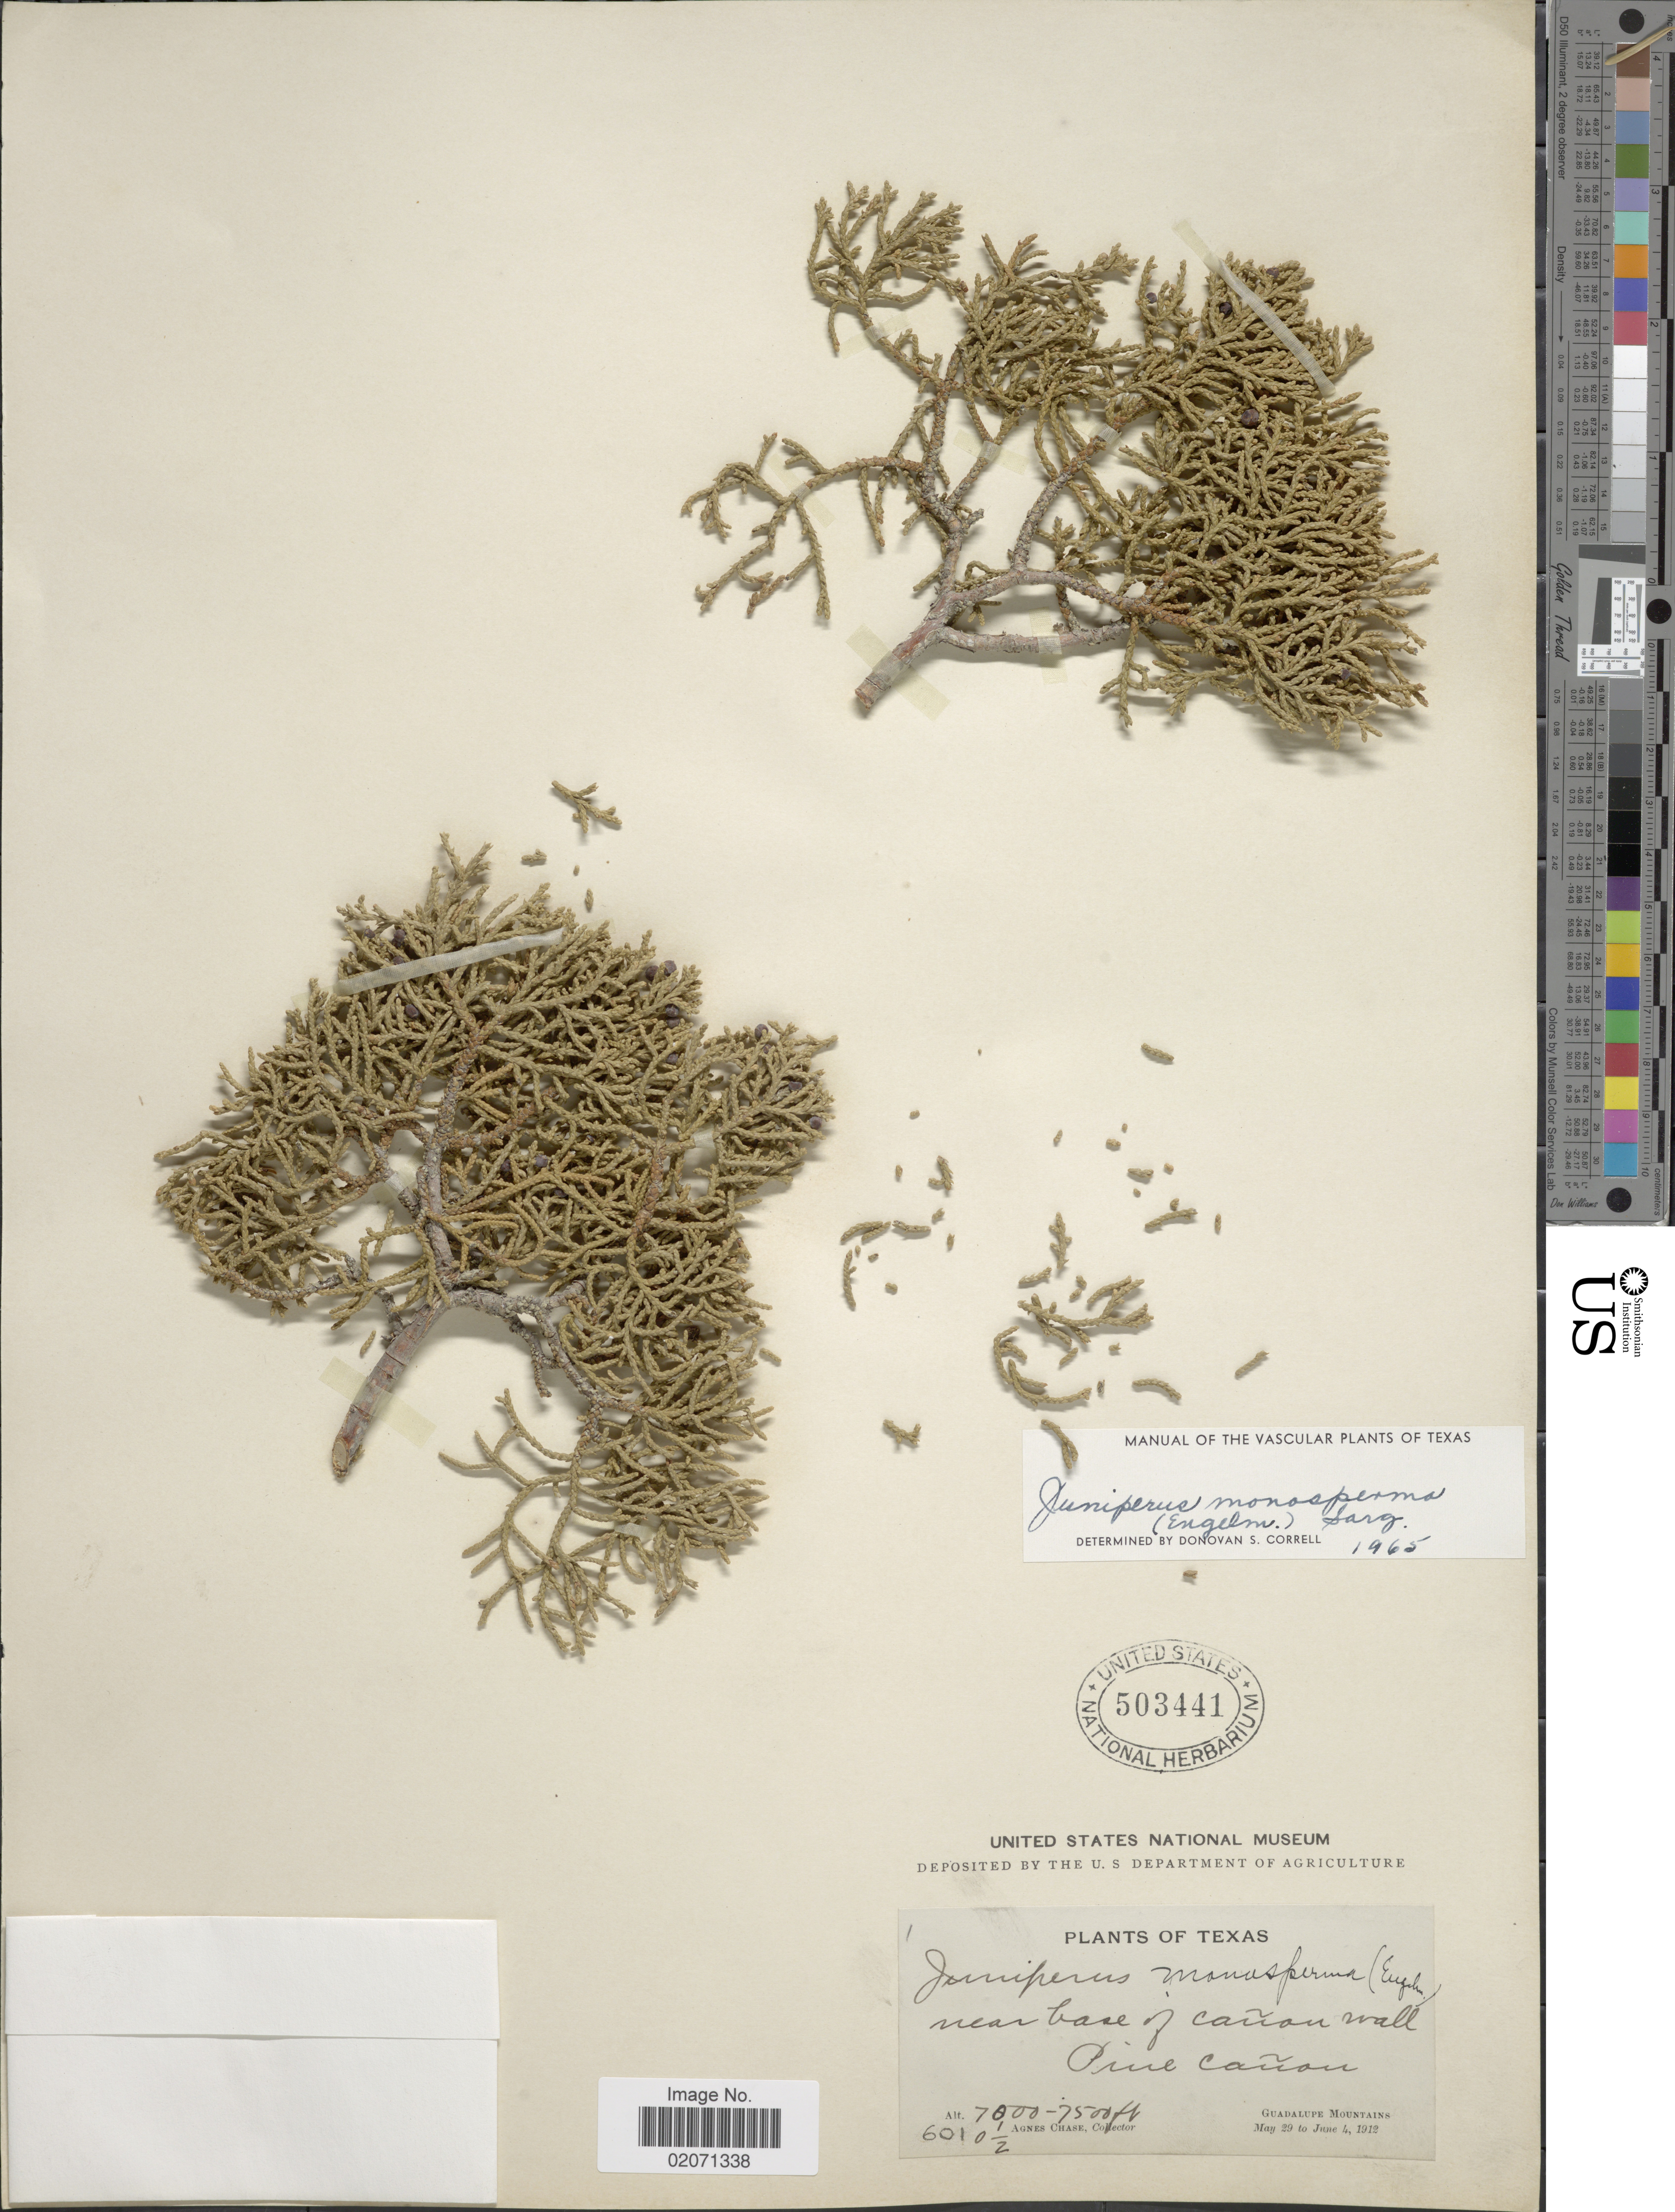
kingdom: Plantae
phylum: Tracheophyta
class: Pinopsida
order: Pinales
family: Cupressaceae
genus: Juniperus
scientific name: Juniperus monosperma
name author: (Engelm.) Sarg.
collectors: A. Chase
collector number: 6010 1/2?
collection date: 1912-05-29/1912-06-04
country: United States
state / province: Texas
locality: Near base of Canon wall Pine Canon. Guadalupe Mountains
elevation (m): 2134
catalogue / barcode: US 503441